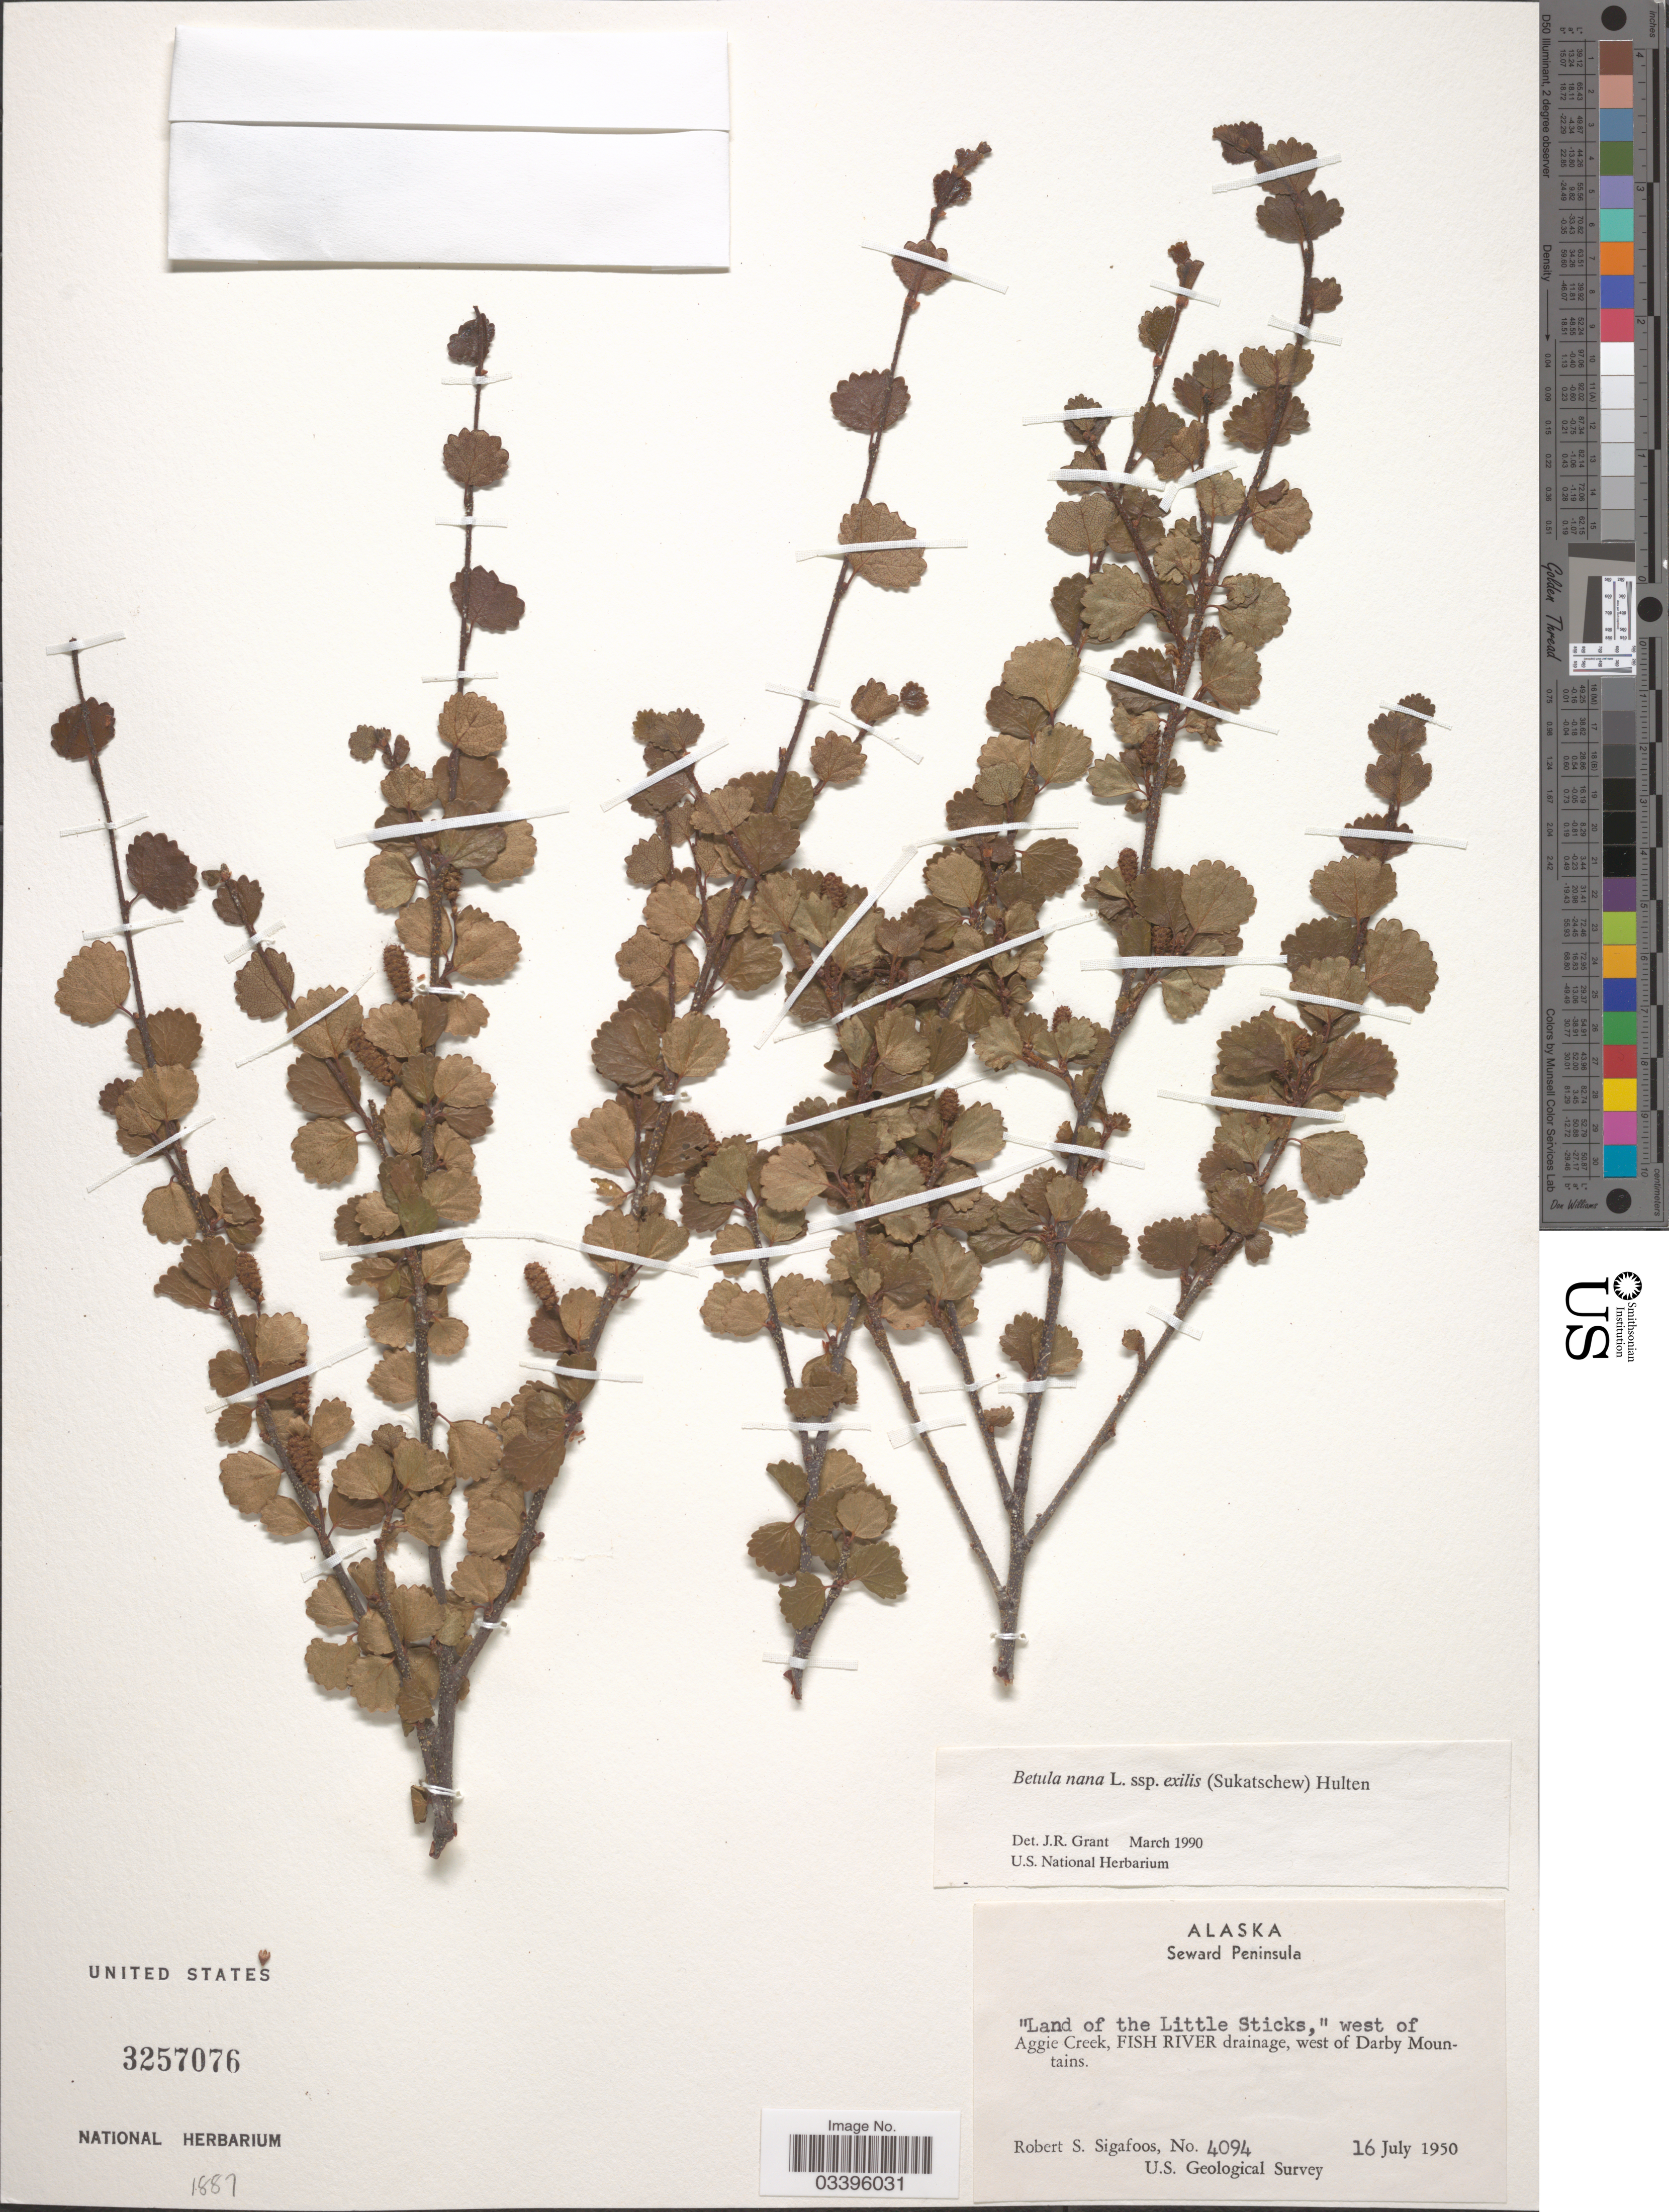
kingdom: Plantae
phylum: Tracheophyta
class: Magnoliopsida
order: Fagales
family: Betulaceae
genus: Betula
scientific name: Betula nana subsp. exilis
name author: L.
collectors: R. Sigafoos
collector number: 4094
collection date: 1950-07-16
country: United States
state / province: Alaska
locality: Seward Peninsula. "Land of the Little Sticks," west of Aggie Creek, Fish River drainage, west of Darby Mountains.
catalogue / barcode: US 3257076